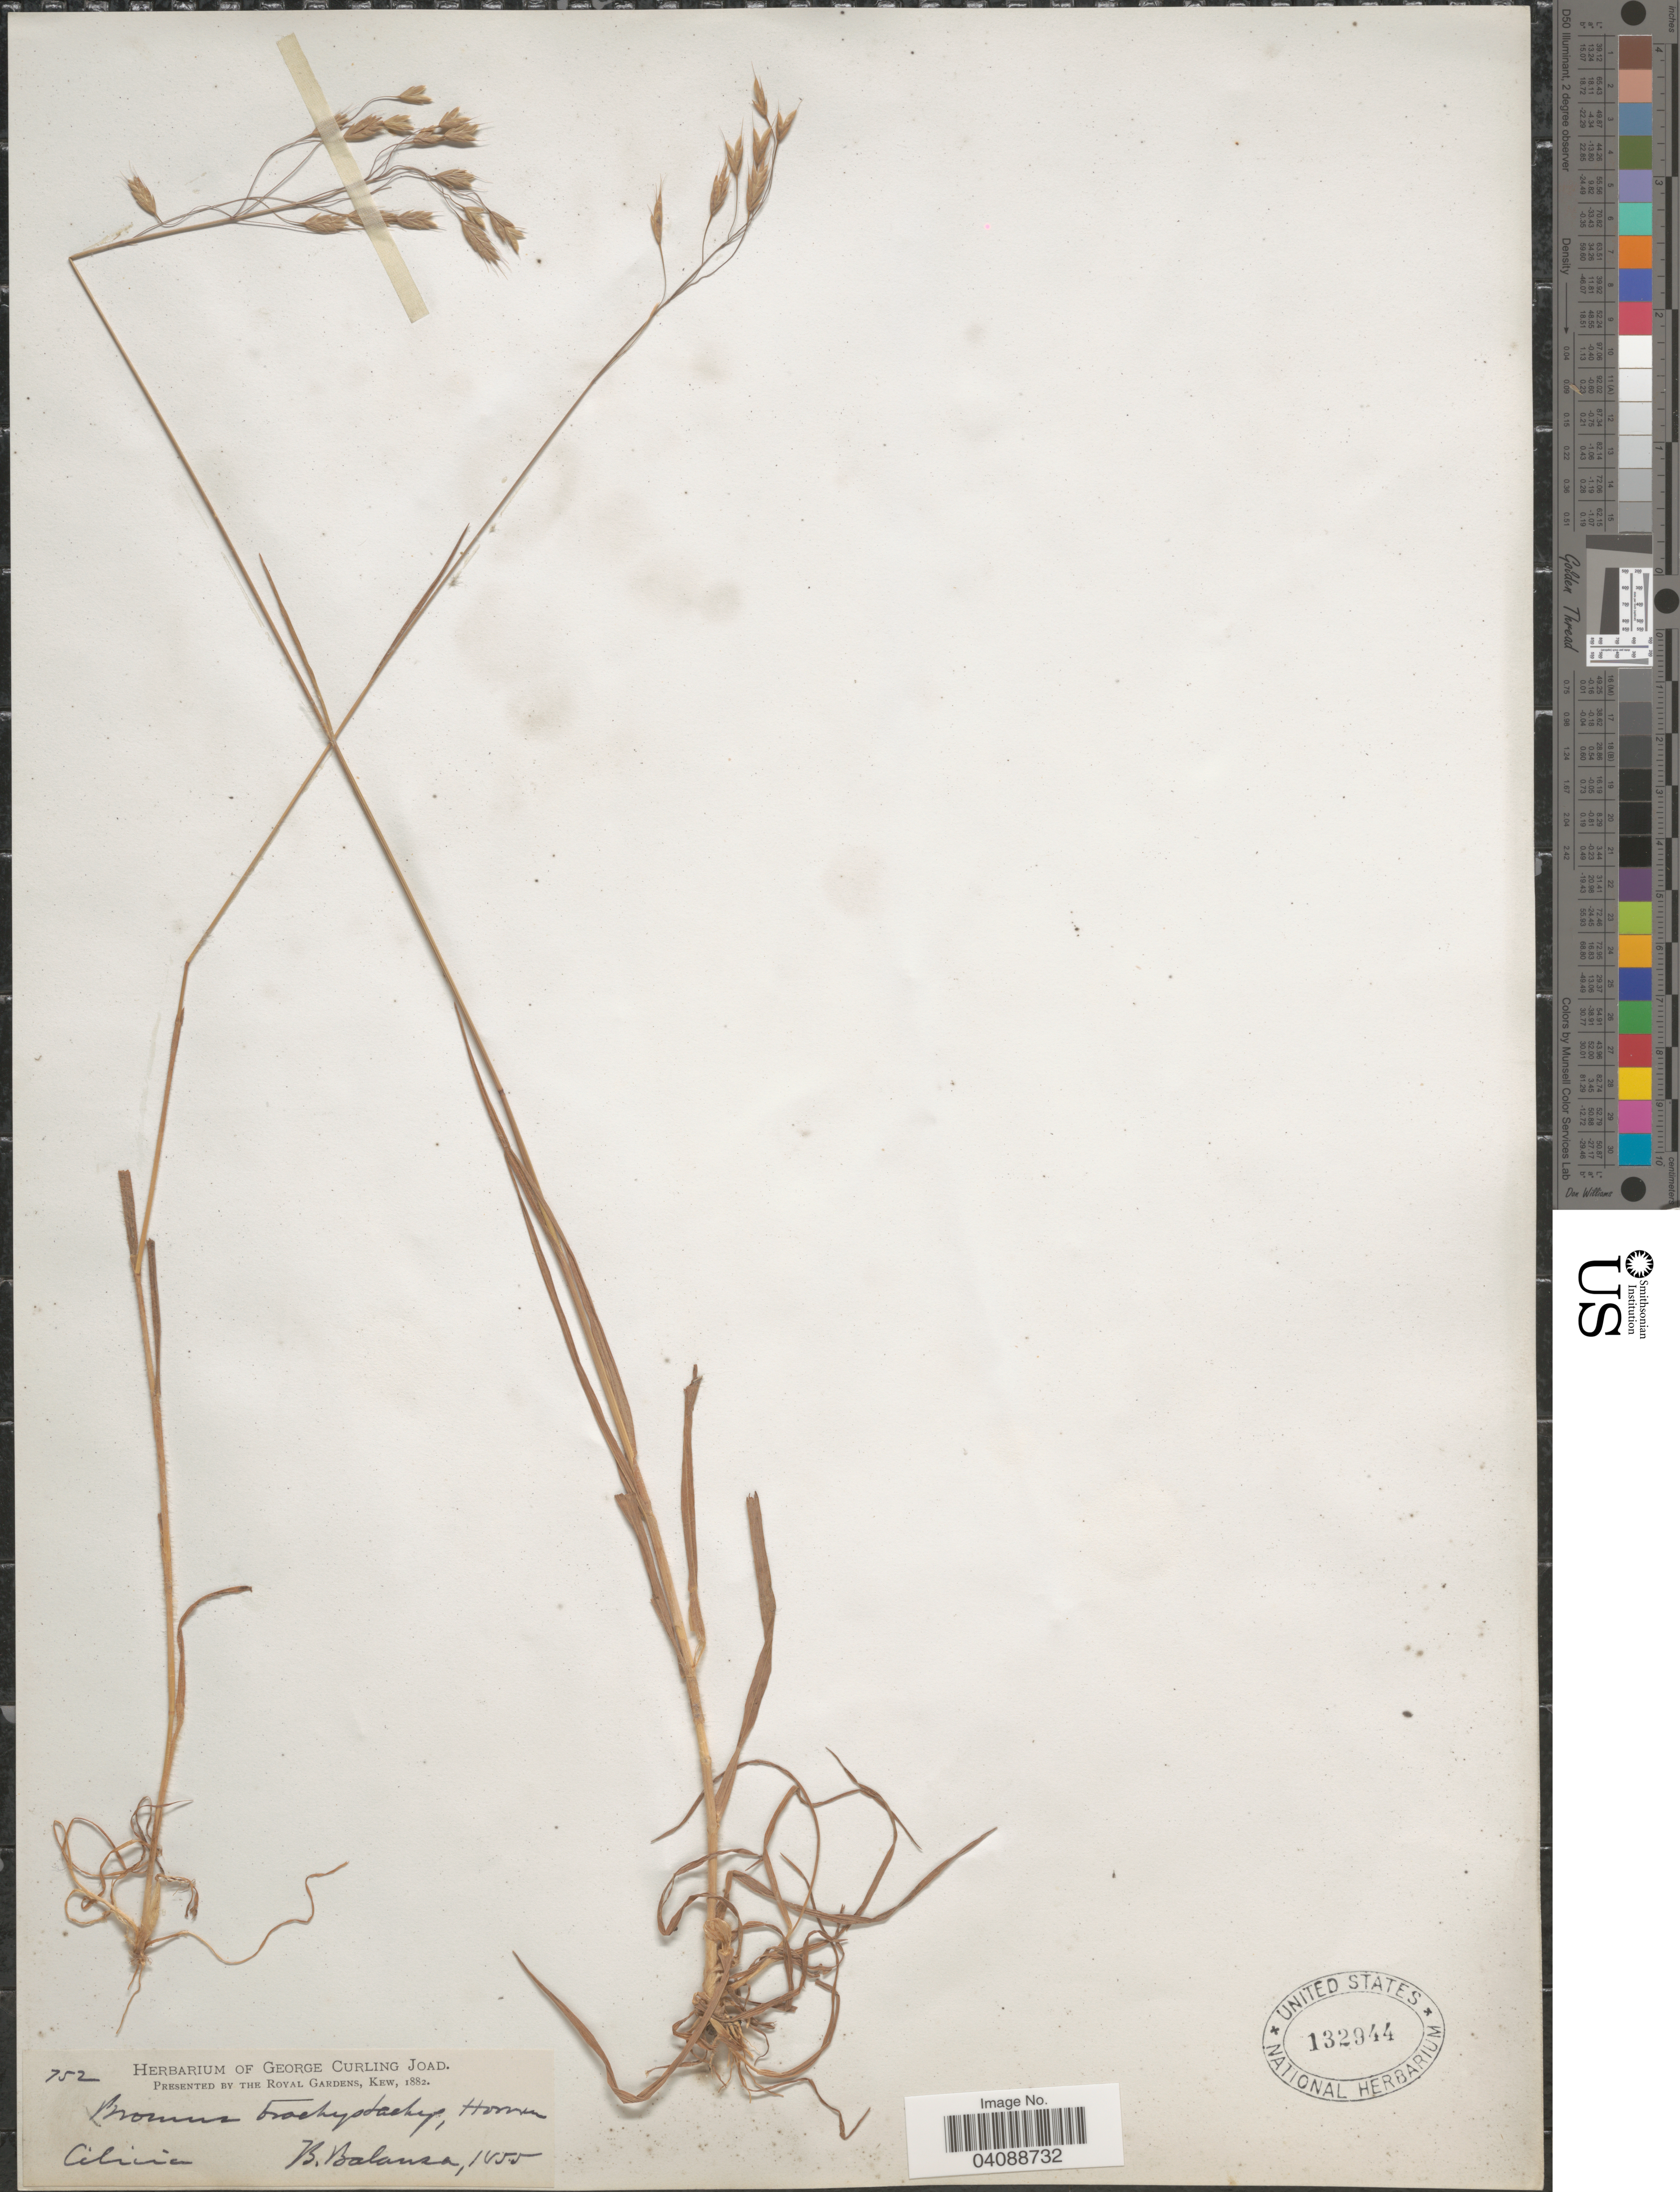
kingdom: Plantae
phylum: Tracheophyta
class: Liliopsida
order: Poales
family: Poaceae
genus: Bromus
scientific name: Bromus brachystachys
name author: Hornung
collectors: B. Balansa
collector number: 752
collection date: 1855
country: Turkey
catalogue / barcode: US 132944